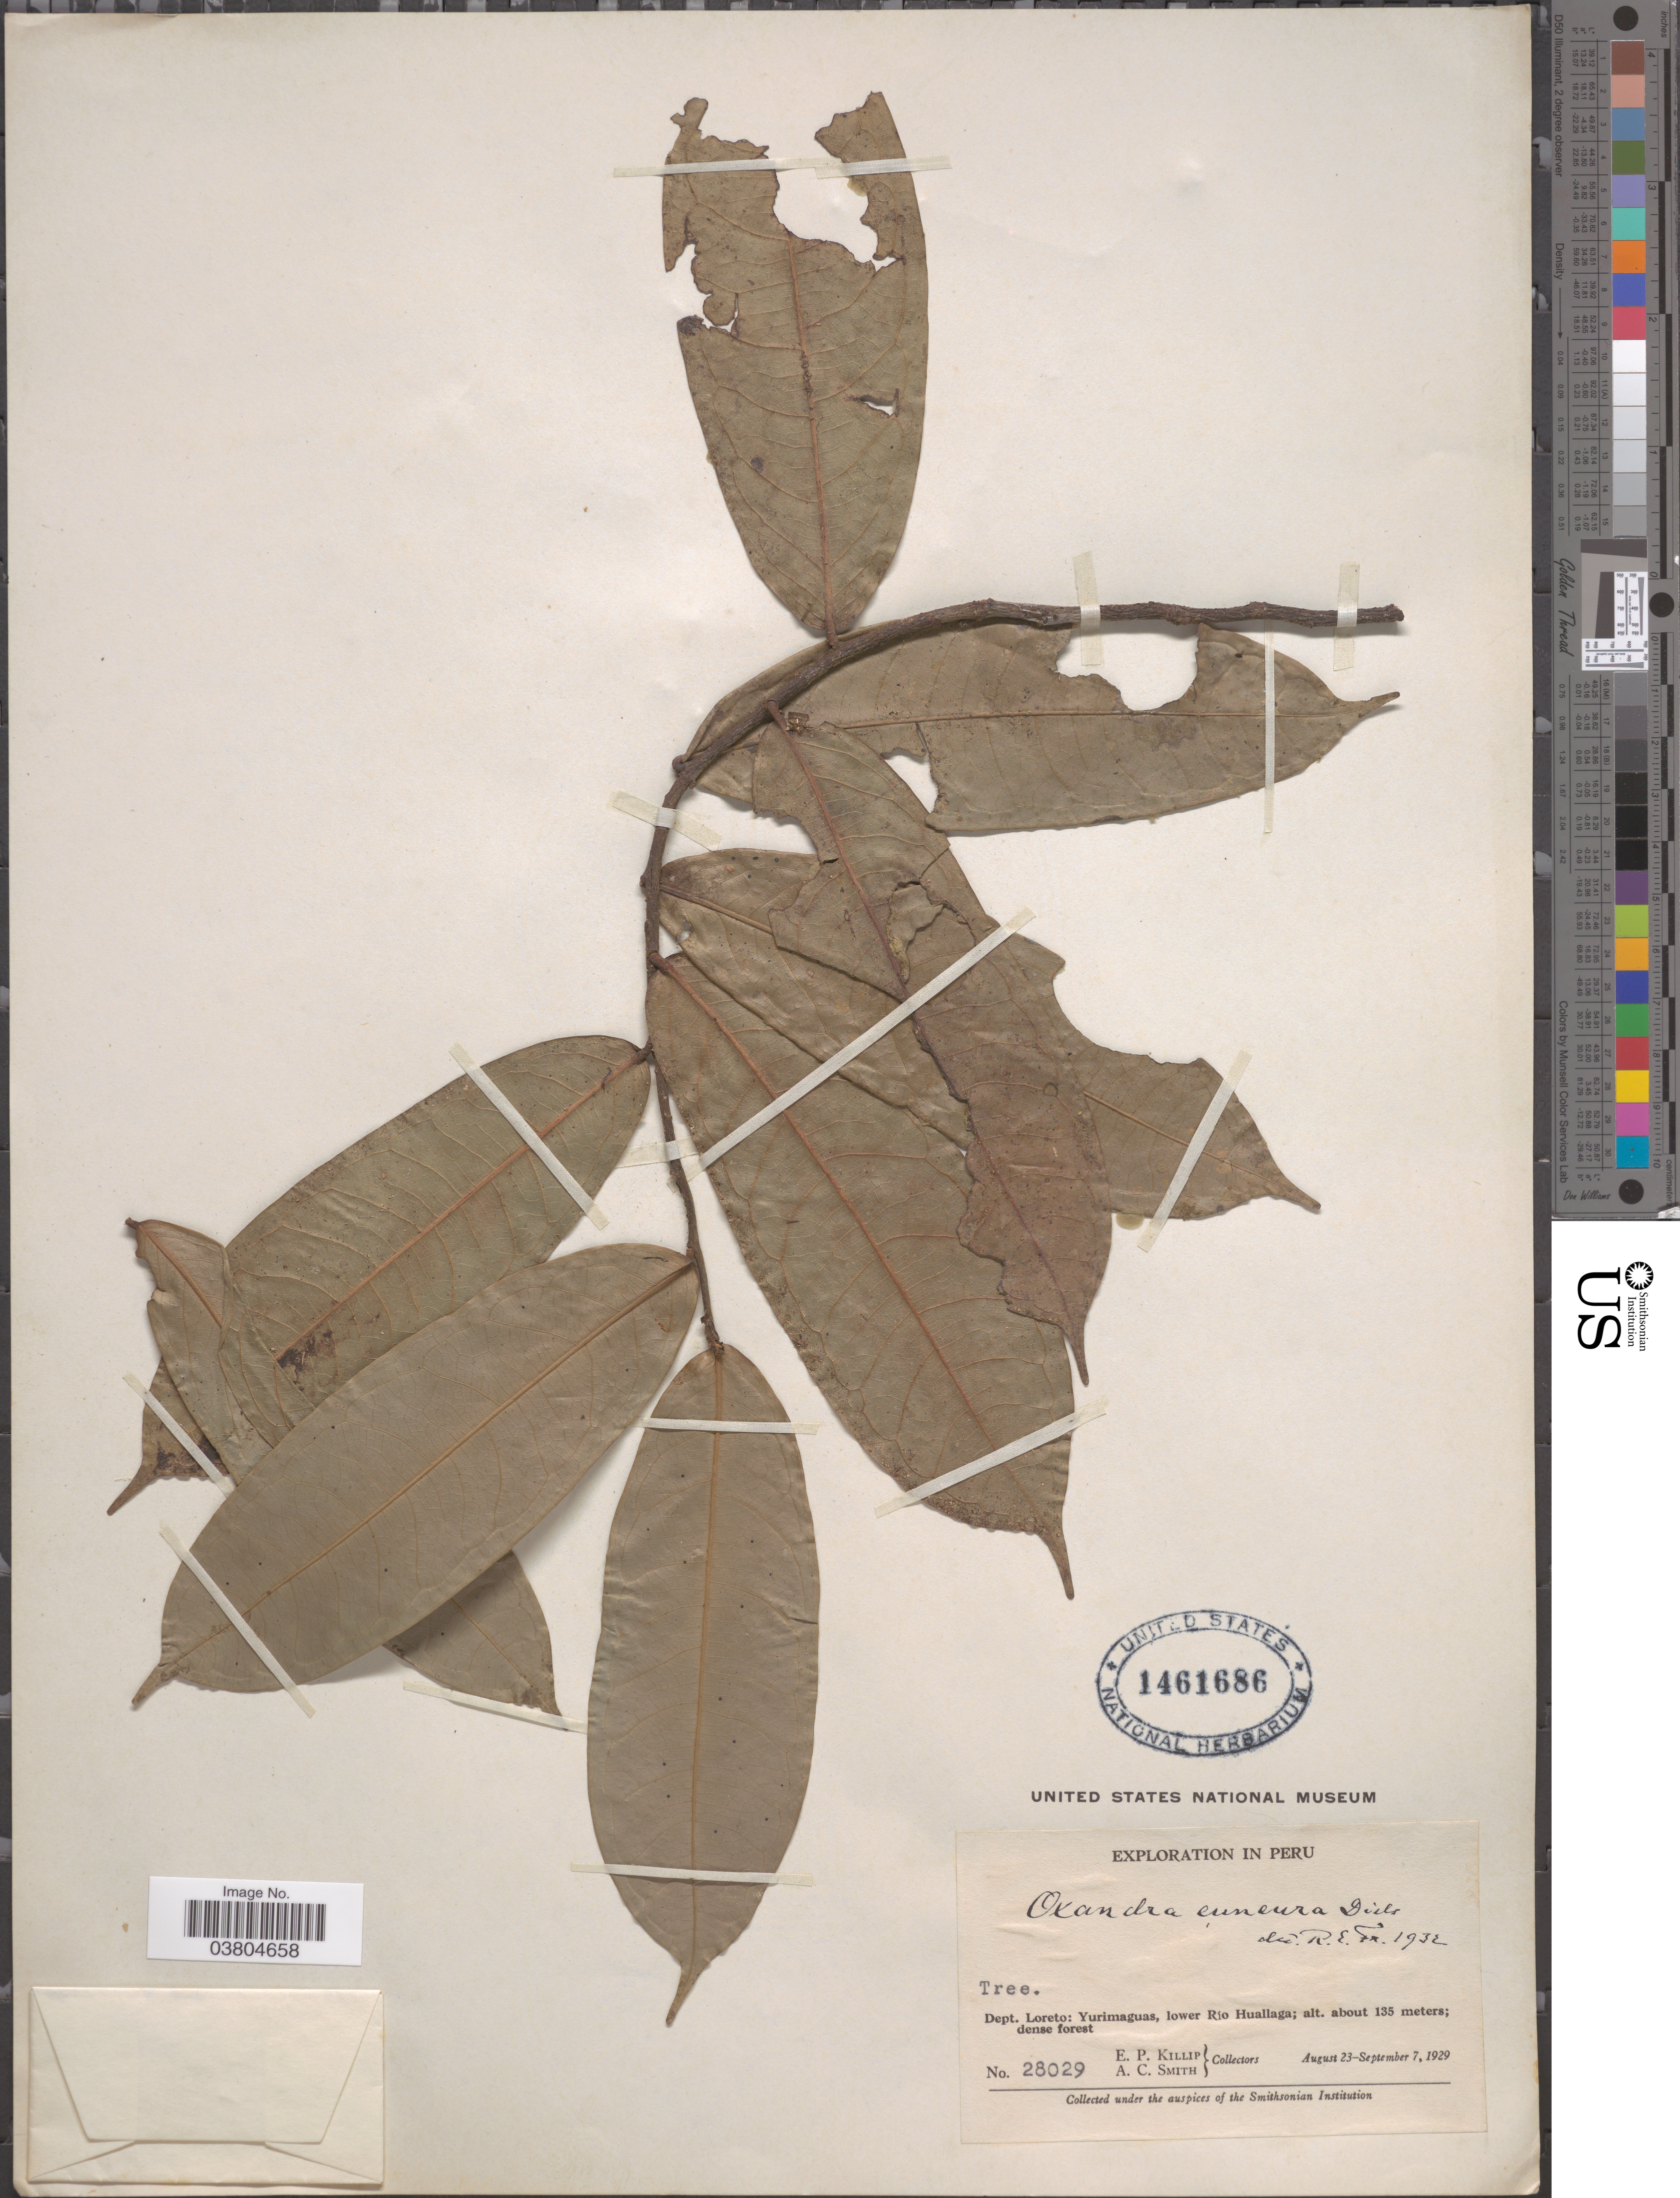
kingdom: Plantae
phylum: Tracheophyta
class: Magnoliopsida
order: Magnoliales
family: Annonaceae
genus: Oxandra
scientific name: Oxandra euneura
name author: Diels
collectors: E. P. Killip & A. C. Smith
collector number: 28029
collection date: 1929-08-23/1929-09-07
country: Peru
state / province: Loreto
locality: Dept. Loreto: Yurimaguas, lower Río Huallaga.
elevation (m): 135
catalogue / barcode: US 1461686